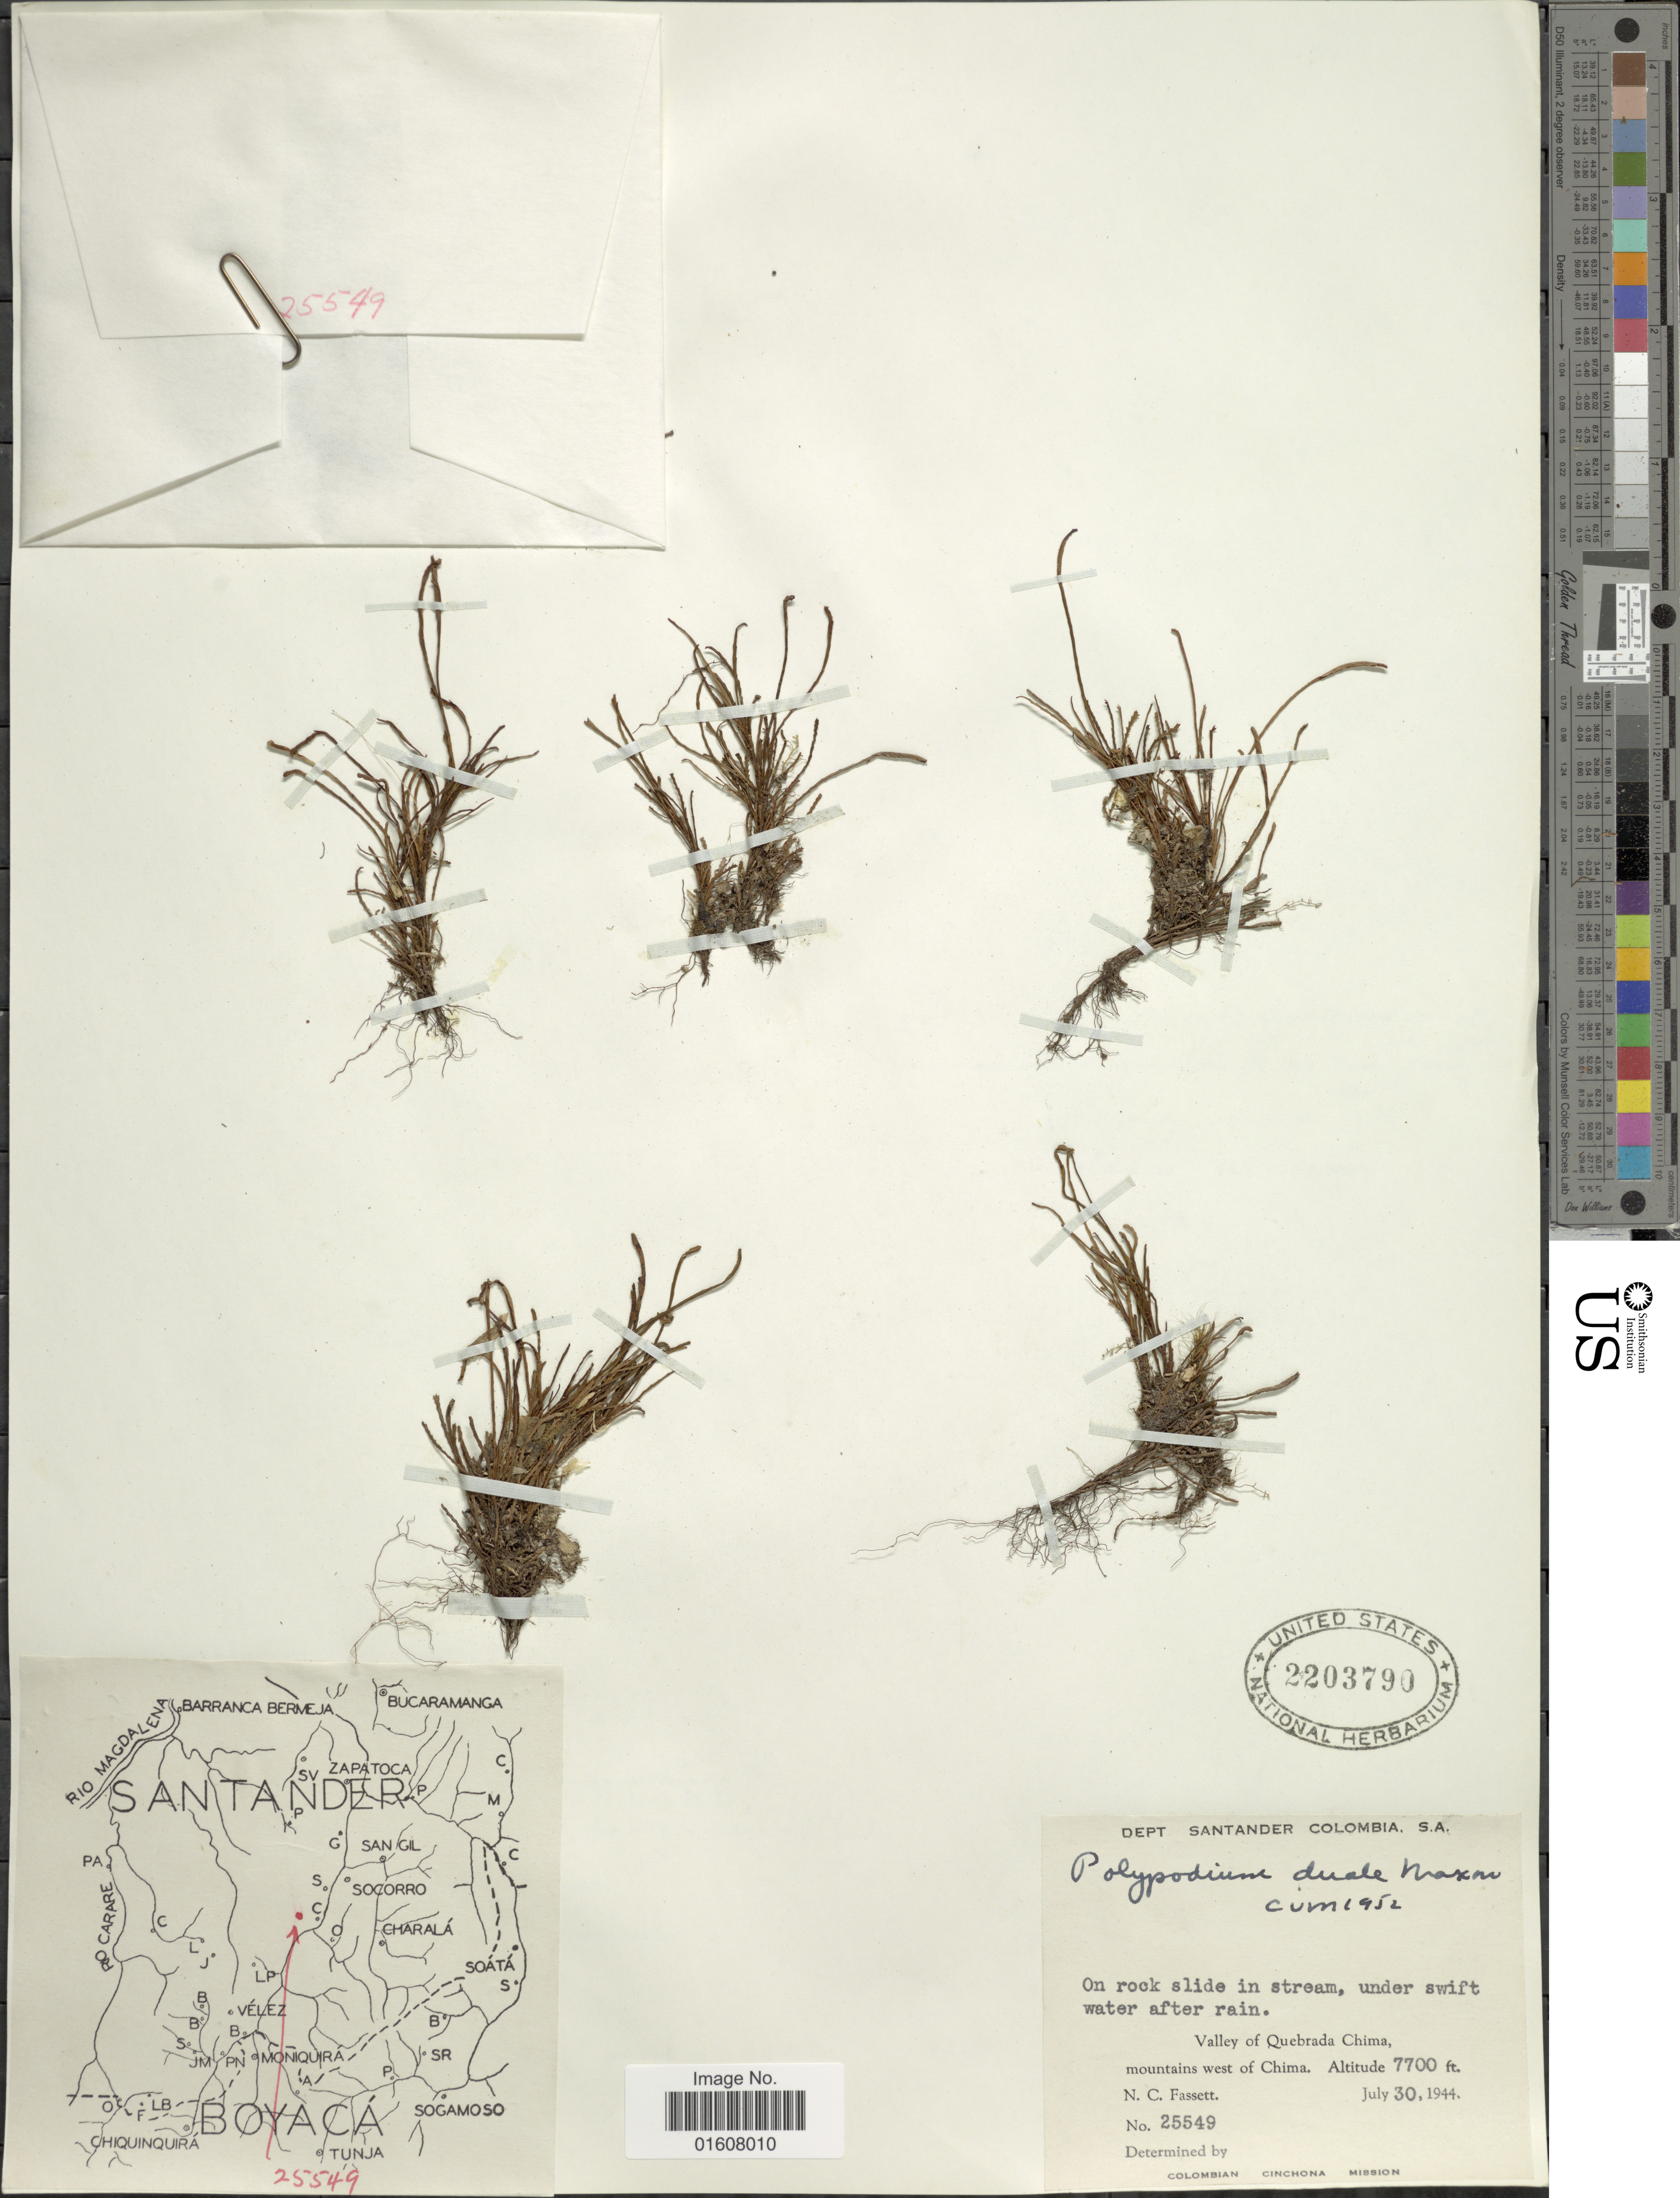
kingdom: Plantae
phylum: Tracheophyta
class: Polypodiopsida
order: Polypodiales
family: Polypodiaceae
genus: Cochlidium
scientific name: Cochlidium serrulatum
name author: (Sw.) L.E. Bishop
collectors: N. C. Fassett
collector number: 25549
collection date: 1944-07-30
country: Colombia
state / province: Santander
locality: Valley of Quebrada Chima, mountains west of Chima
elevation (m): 2347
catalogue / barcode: US 2203790